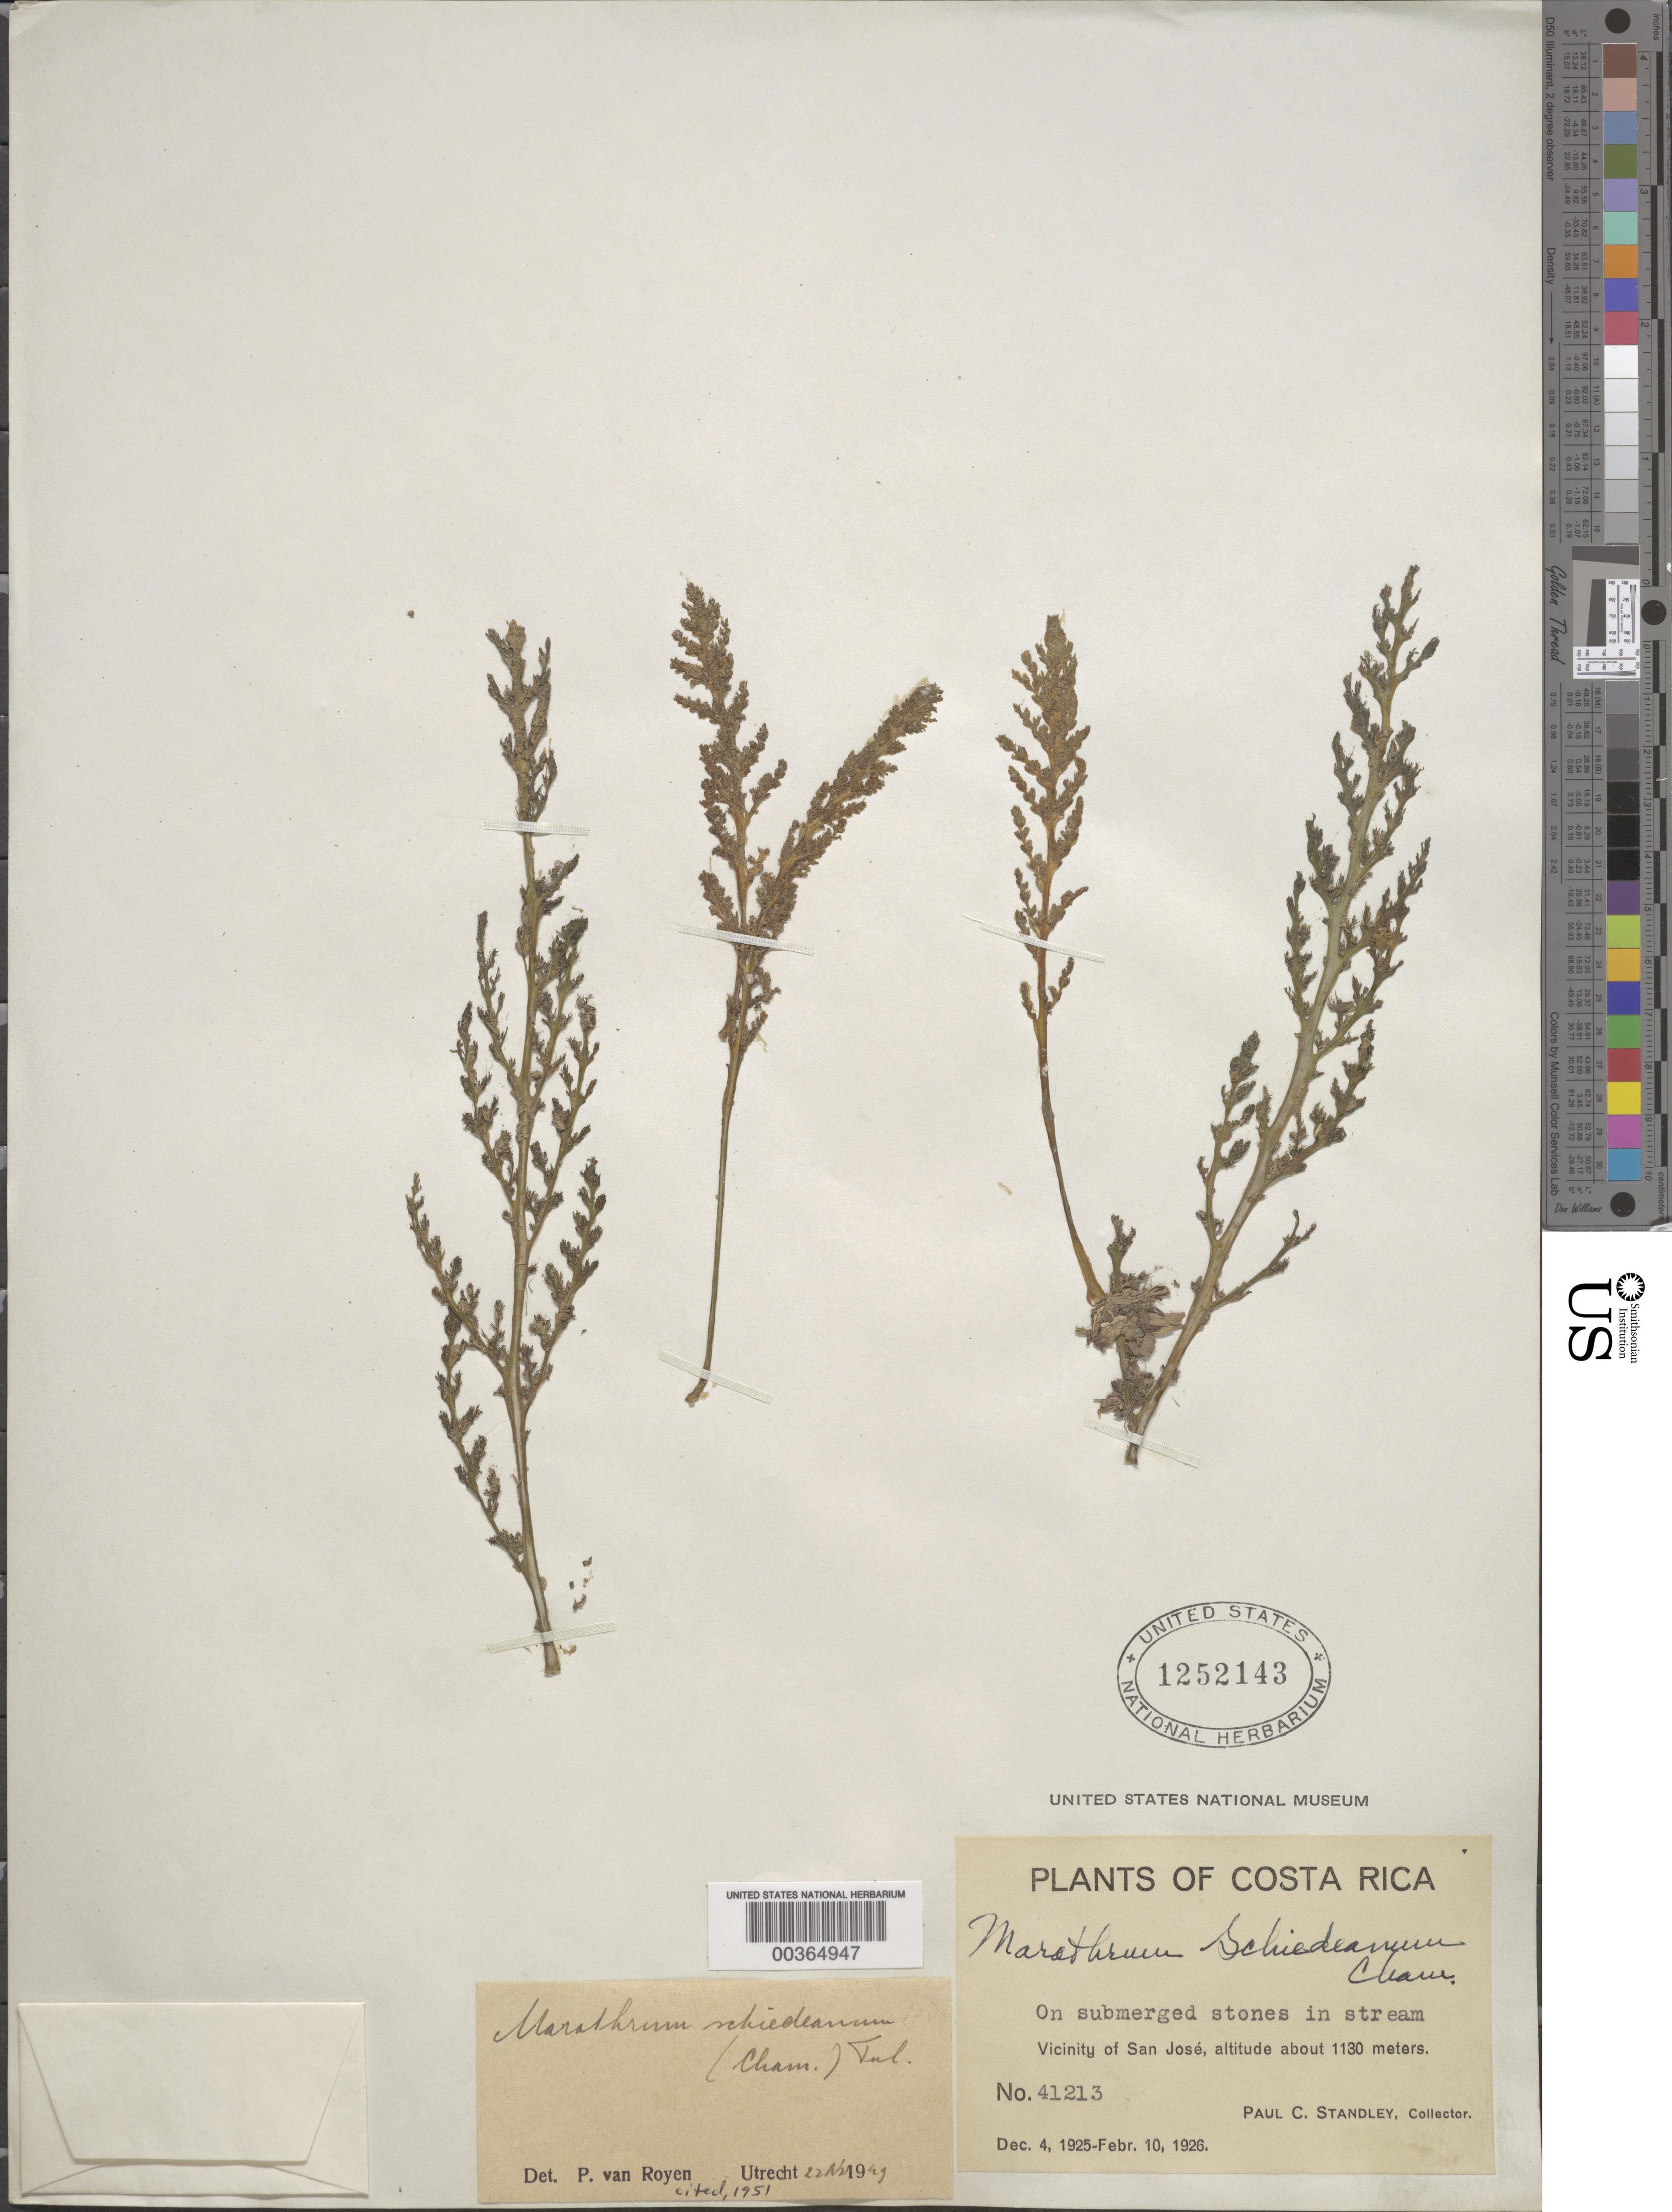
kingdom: Plantae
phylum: Tracheophyta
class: Magnoliopsida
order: Malpighiales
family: Podostemaceae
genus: Marathrum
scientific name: Marathrum schiedeanum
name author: Cham.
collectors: P. C. Standley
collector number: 41213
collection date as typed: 04 Dec 1925 to 10 Feb 1926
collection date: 1925-12-04/1926-02-10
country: Costa Rica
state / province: San José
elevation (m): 1130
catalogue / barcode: US 1252143